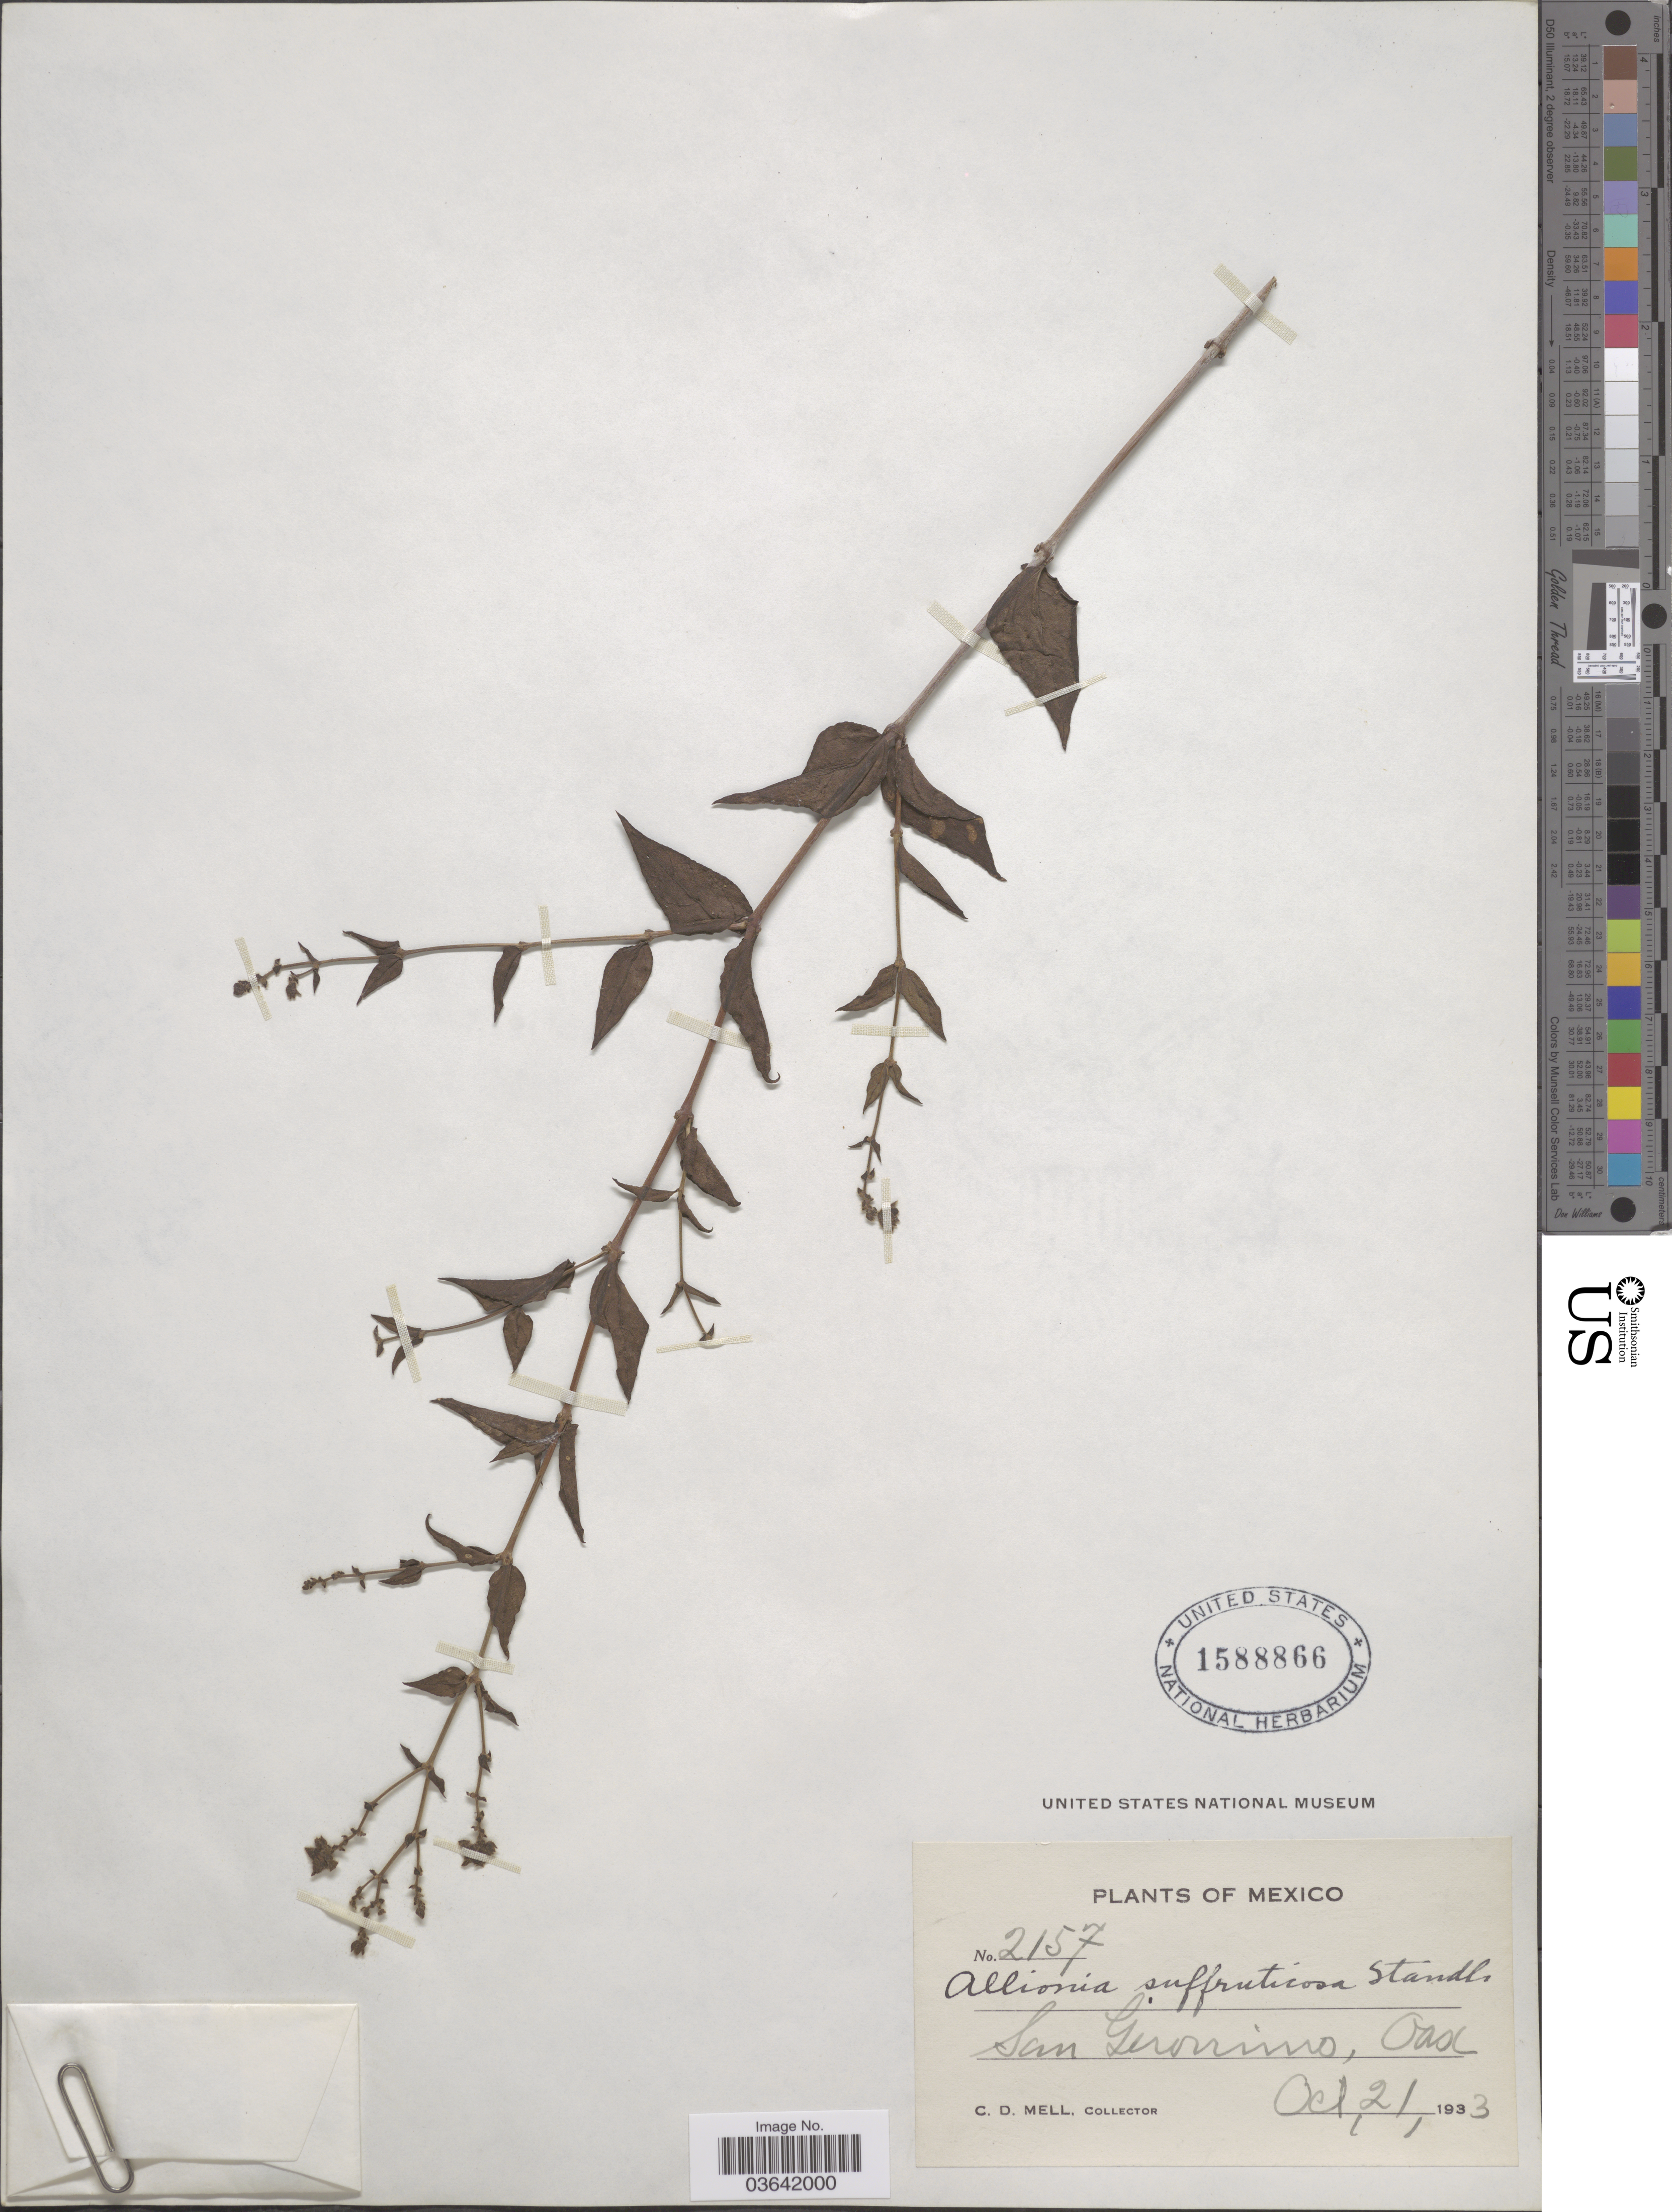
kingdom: Plantae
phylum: Tracheophyta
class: Magnoliopsida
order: Caryophyllales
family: Nyctaginaceae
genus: Mirabilis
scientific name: Mirabilis sp.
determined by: Strong, Mark T., (BOT), Smithsonian Institution - National Museum of Natural History (UNITED STATES)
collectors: C. D. Mell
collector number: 2157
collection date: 1933-10-21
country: Mexico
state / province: Oaxaca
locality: San Geronimo.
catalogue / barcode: US 1588866